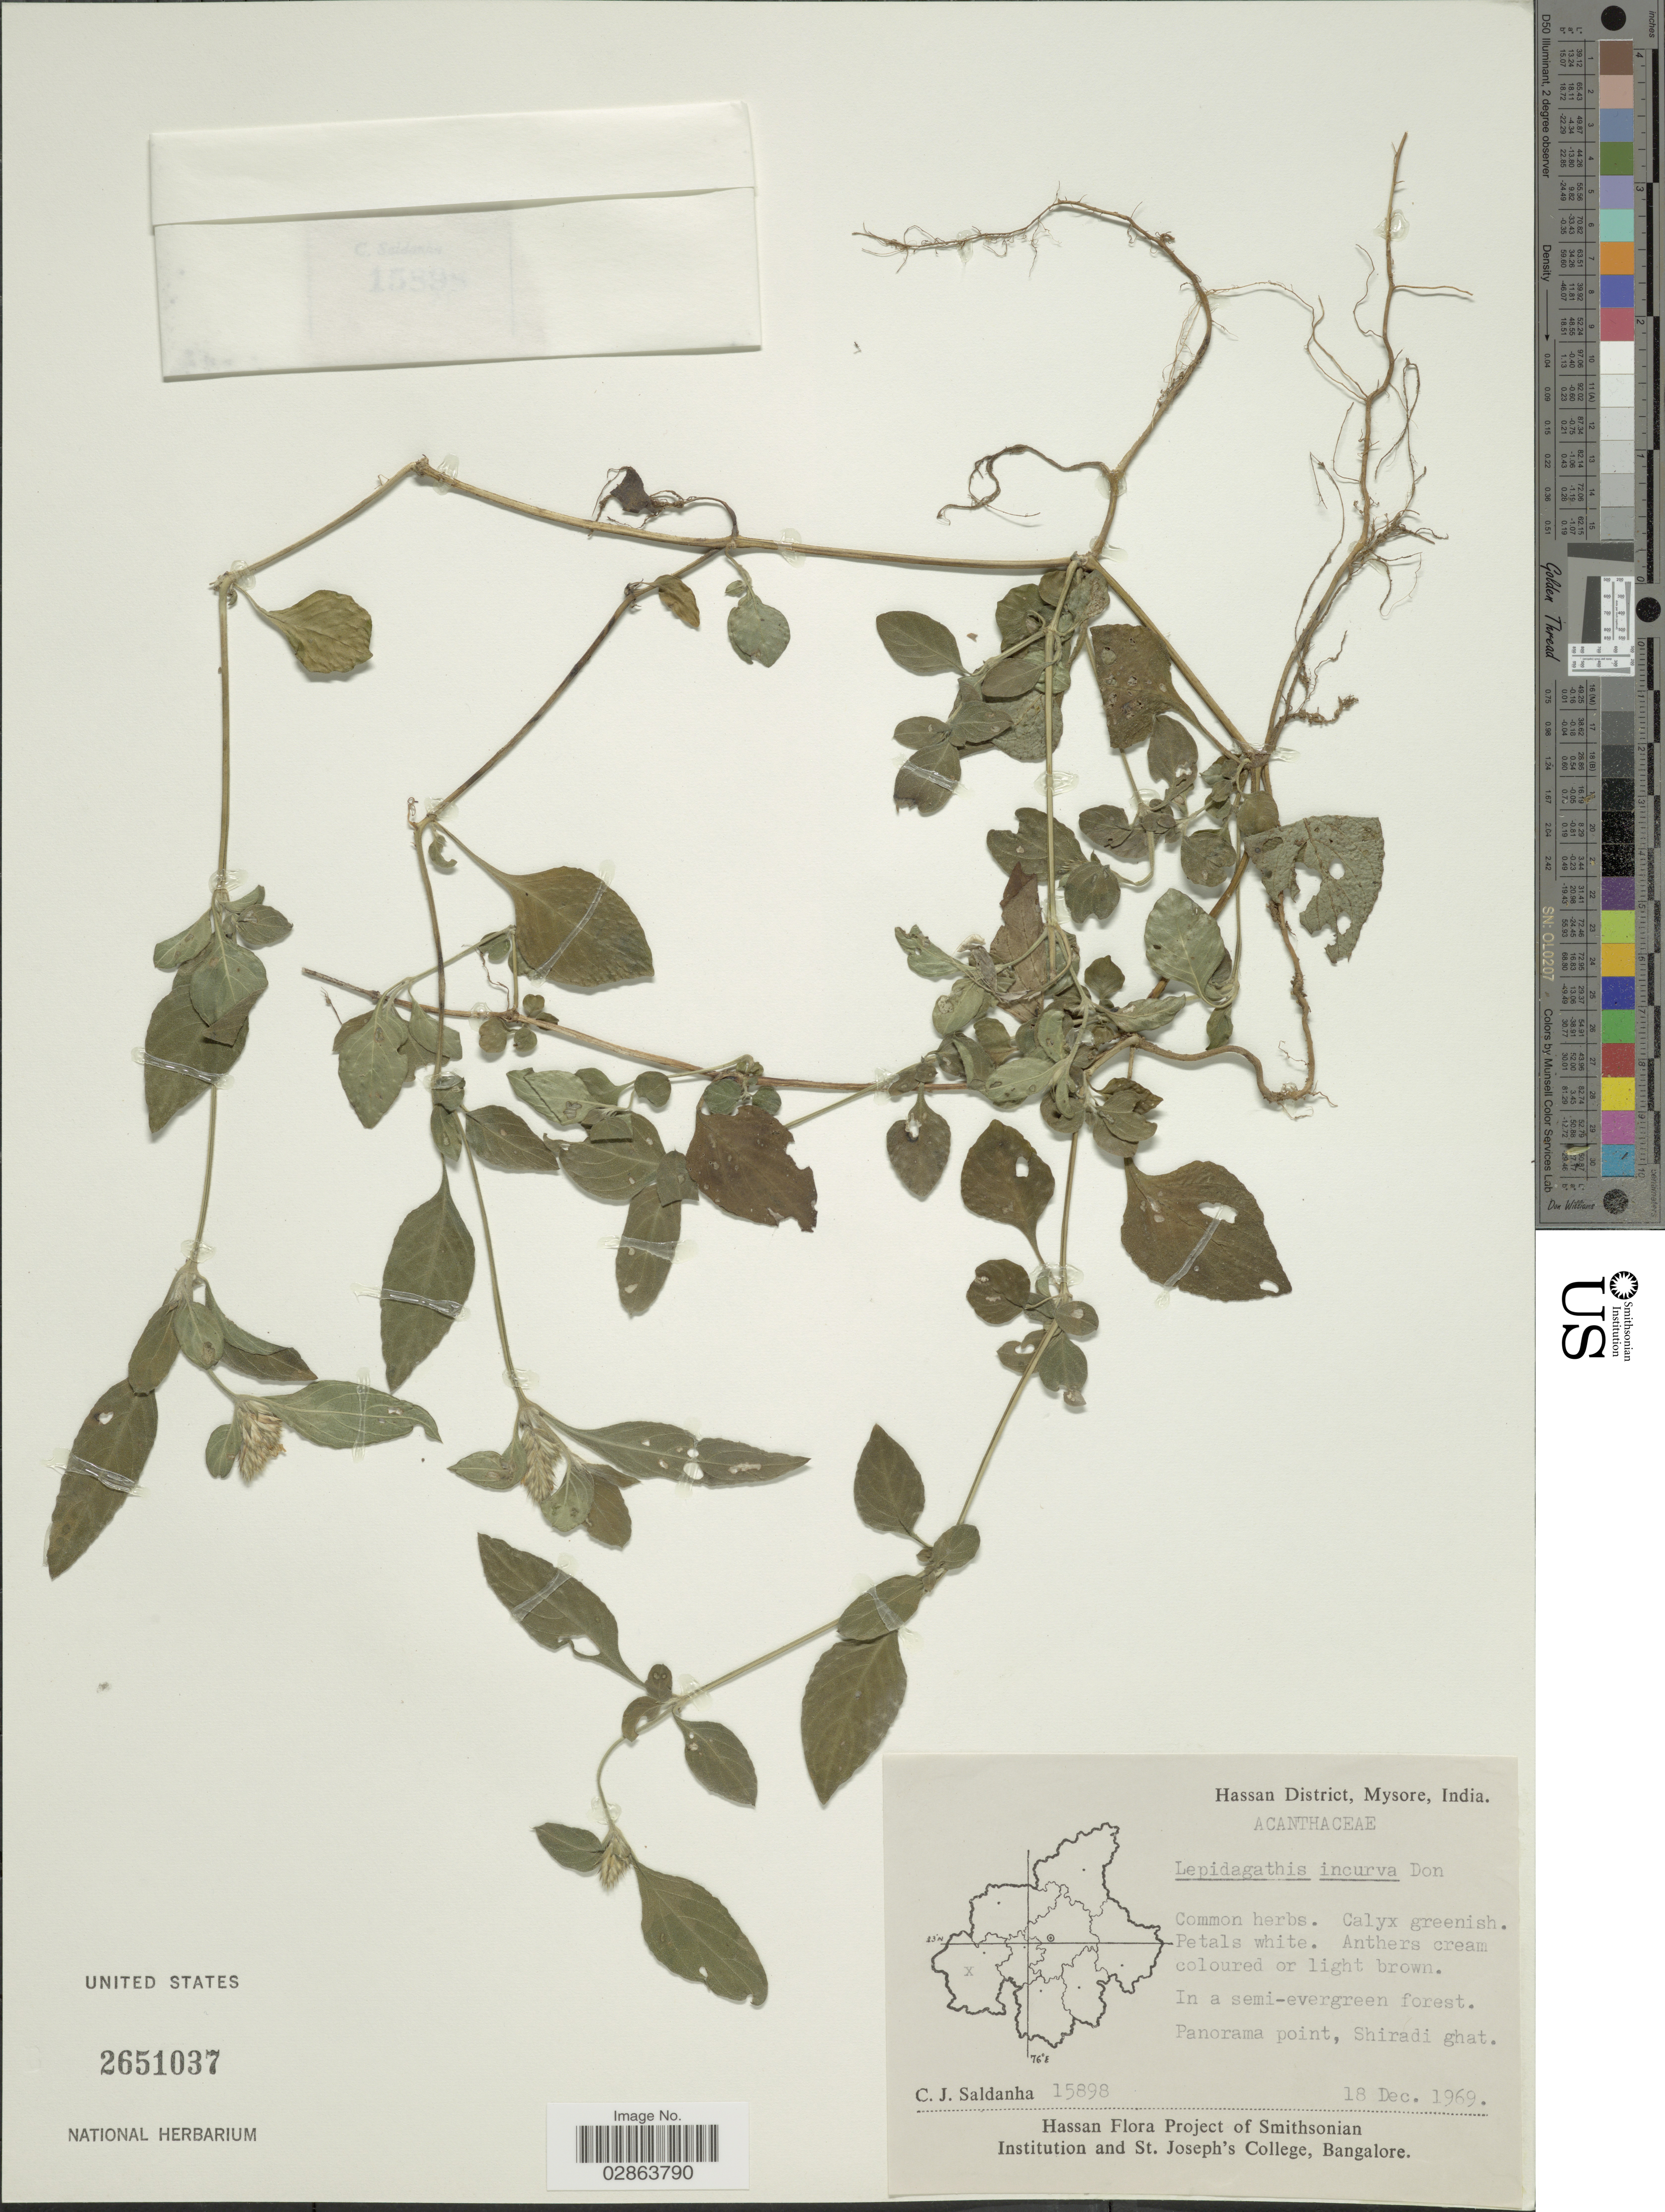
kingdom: Plantae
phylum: Tracheophyta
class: Magnoliopsida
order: Lamiales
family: Acanthaceae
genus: Lepidagathis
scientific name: Lepidagathis incurva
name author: Buch.-Ham. ex D. Don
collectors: C. J. Saldanha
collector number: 15898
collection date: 1969-12-18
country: India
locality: Hassan District, Mysore, India, Panorama point, Shiradi ghat.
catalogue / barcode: US 2651037